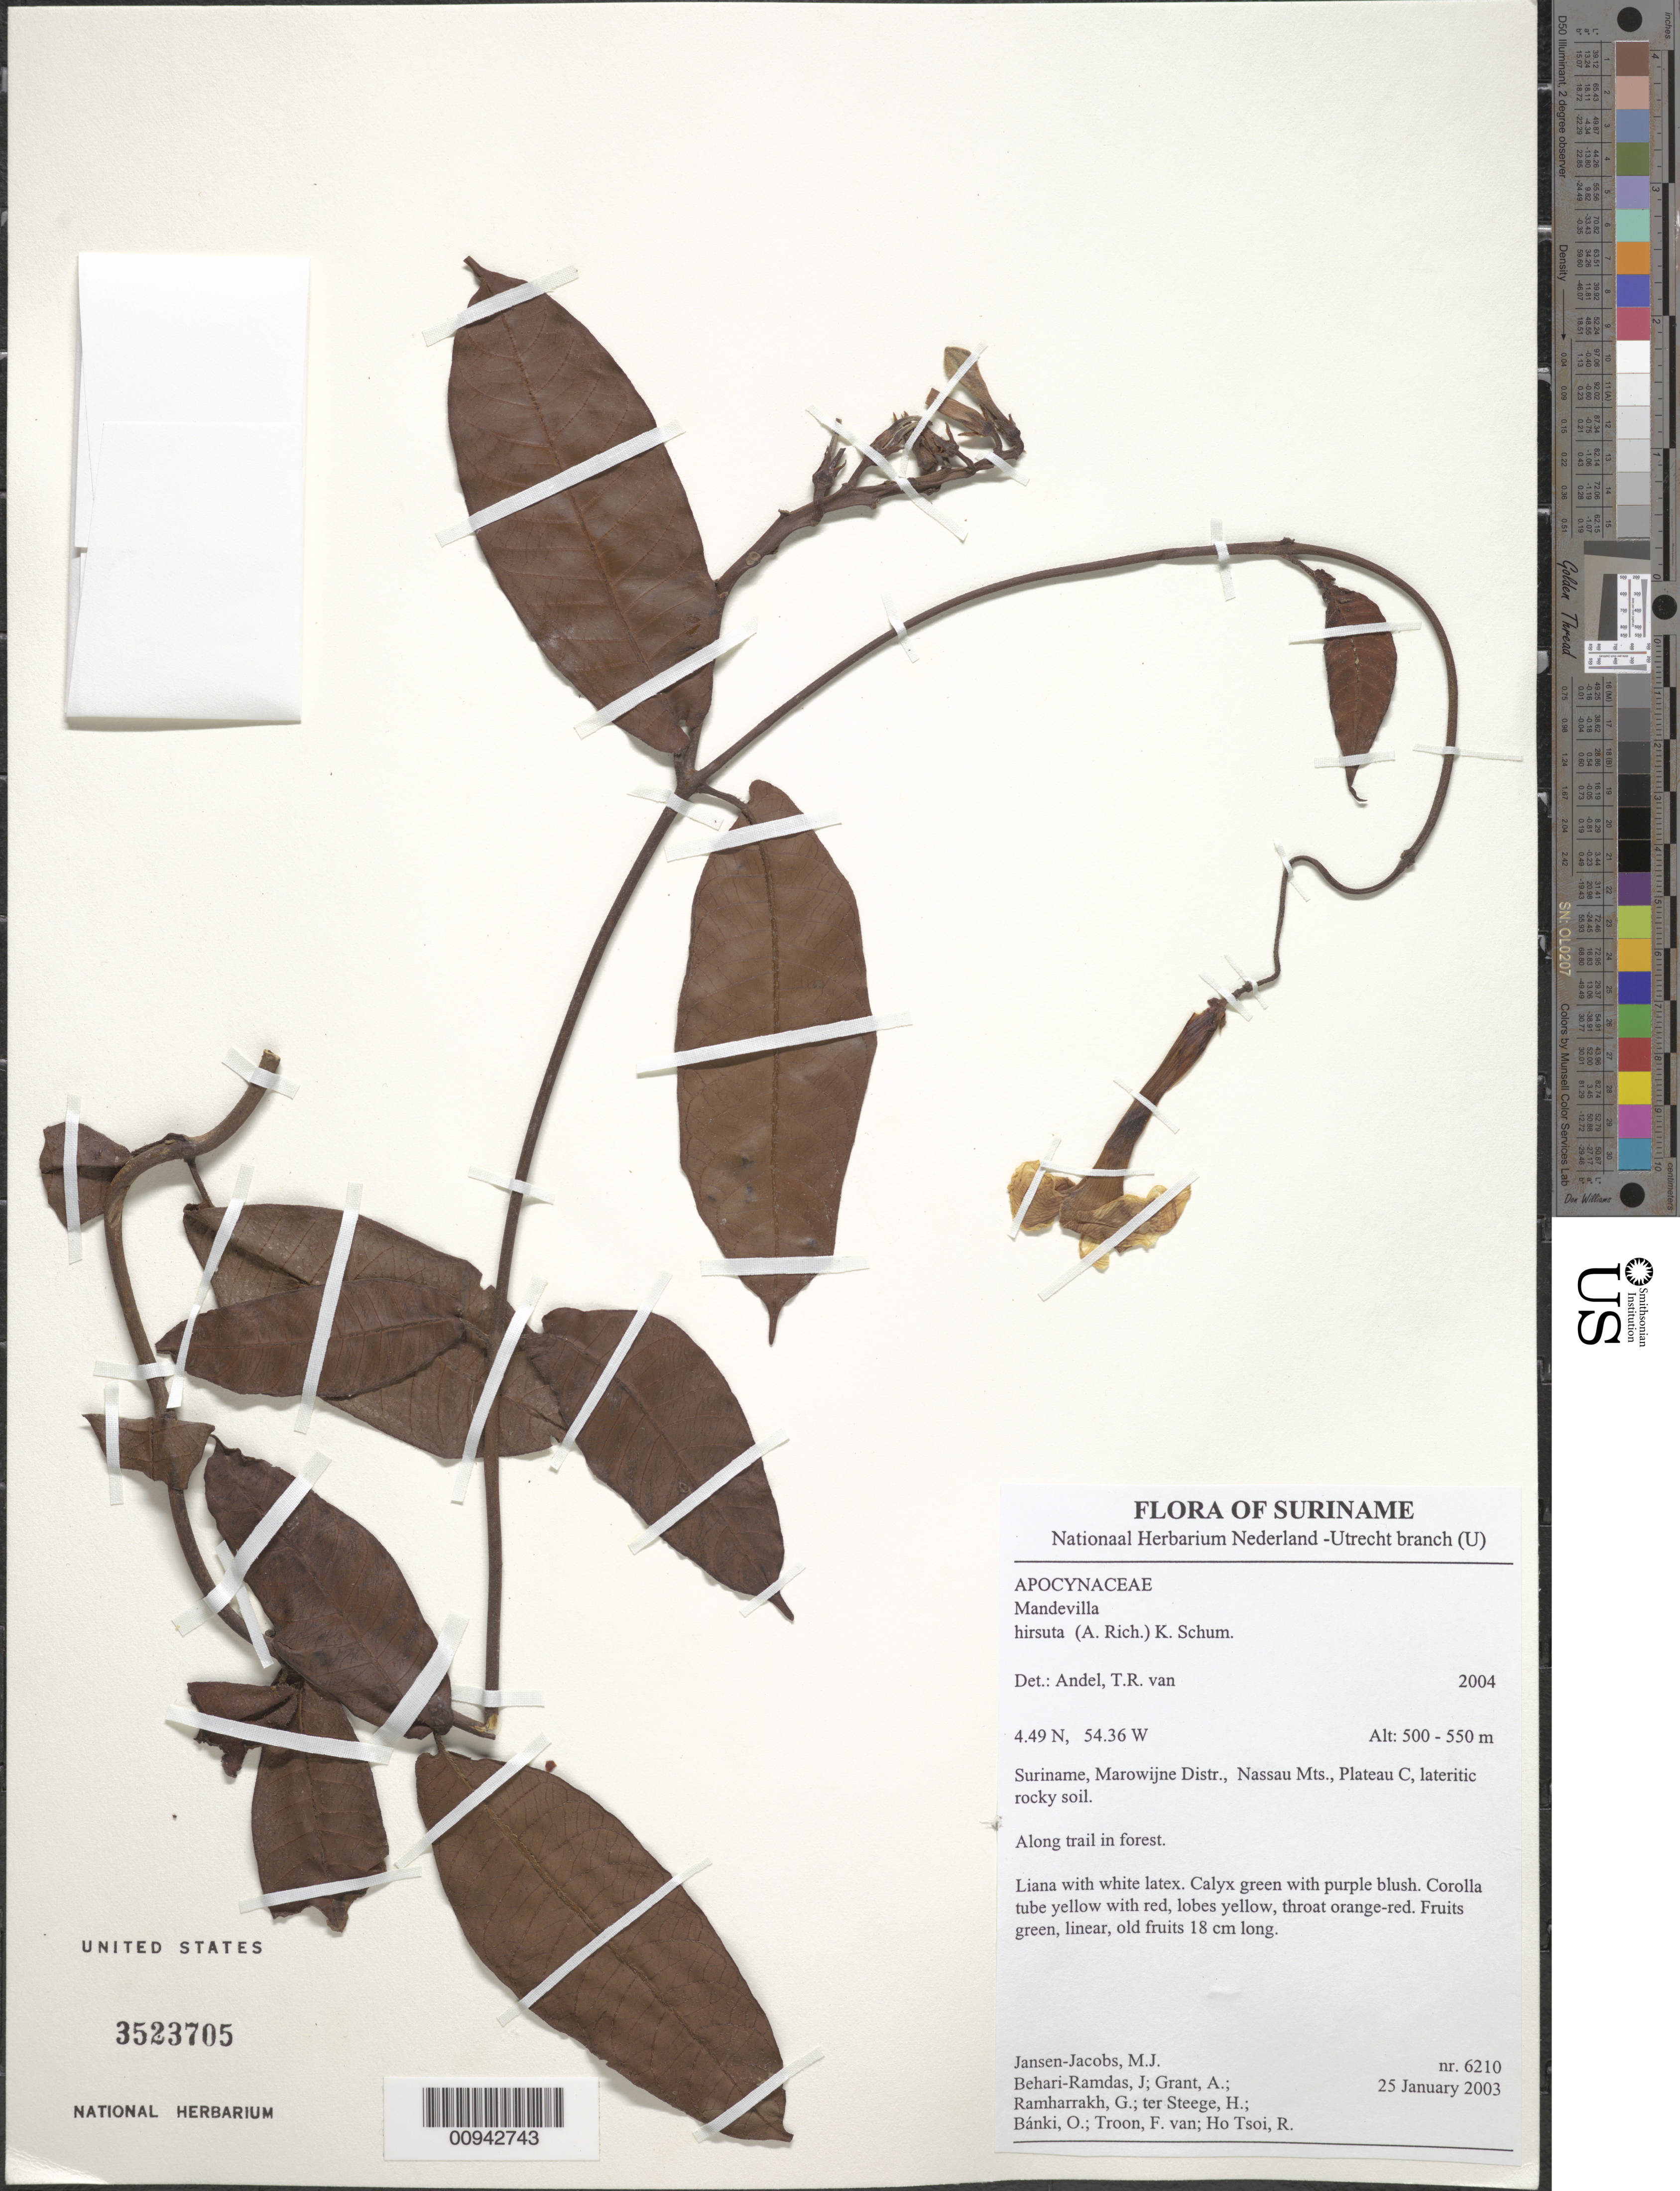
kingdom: Plantae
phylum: Tracheophyta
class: Magnoliopsida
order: Gentianales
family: Apocynaceae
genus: Mandevilla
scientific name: Mandevilla hirsuta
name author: (Rich.) K. Schum.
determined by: Andel, Tinde R. van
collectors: M. J. Jansen-Jacobs, J. Behari-Ramdas, A. Grant, G. Ramharrakh, H. ter Steege, O. Bánki, F. Van Troon & R. Ho Tsoi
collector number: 6210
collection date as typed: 25-Jan-03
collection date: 2003-01-25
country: Suriname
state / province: Marowijne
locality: Nassau Mts., Plateau C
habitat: Lateritic rocky soil; along trail in forest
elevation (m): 500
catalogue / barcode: US 3523705